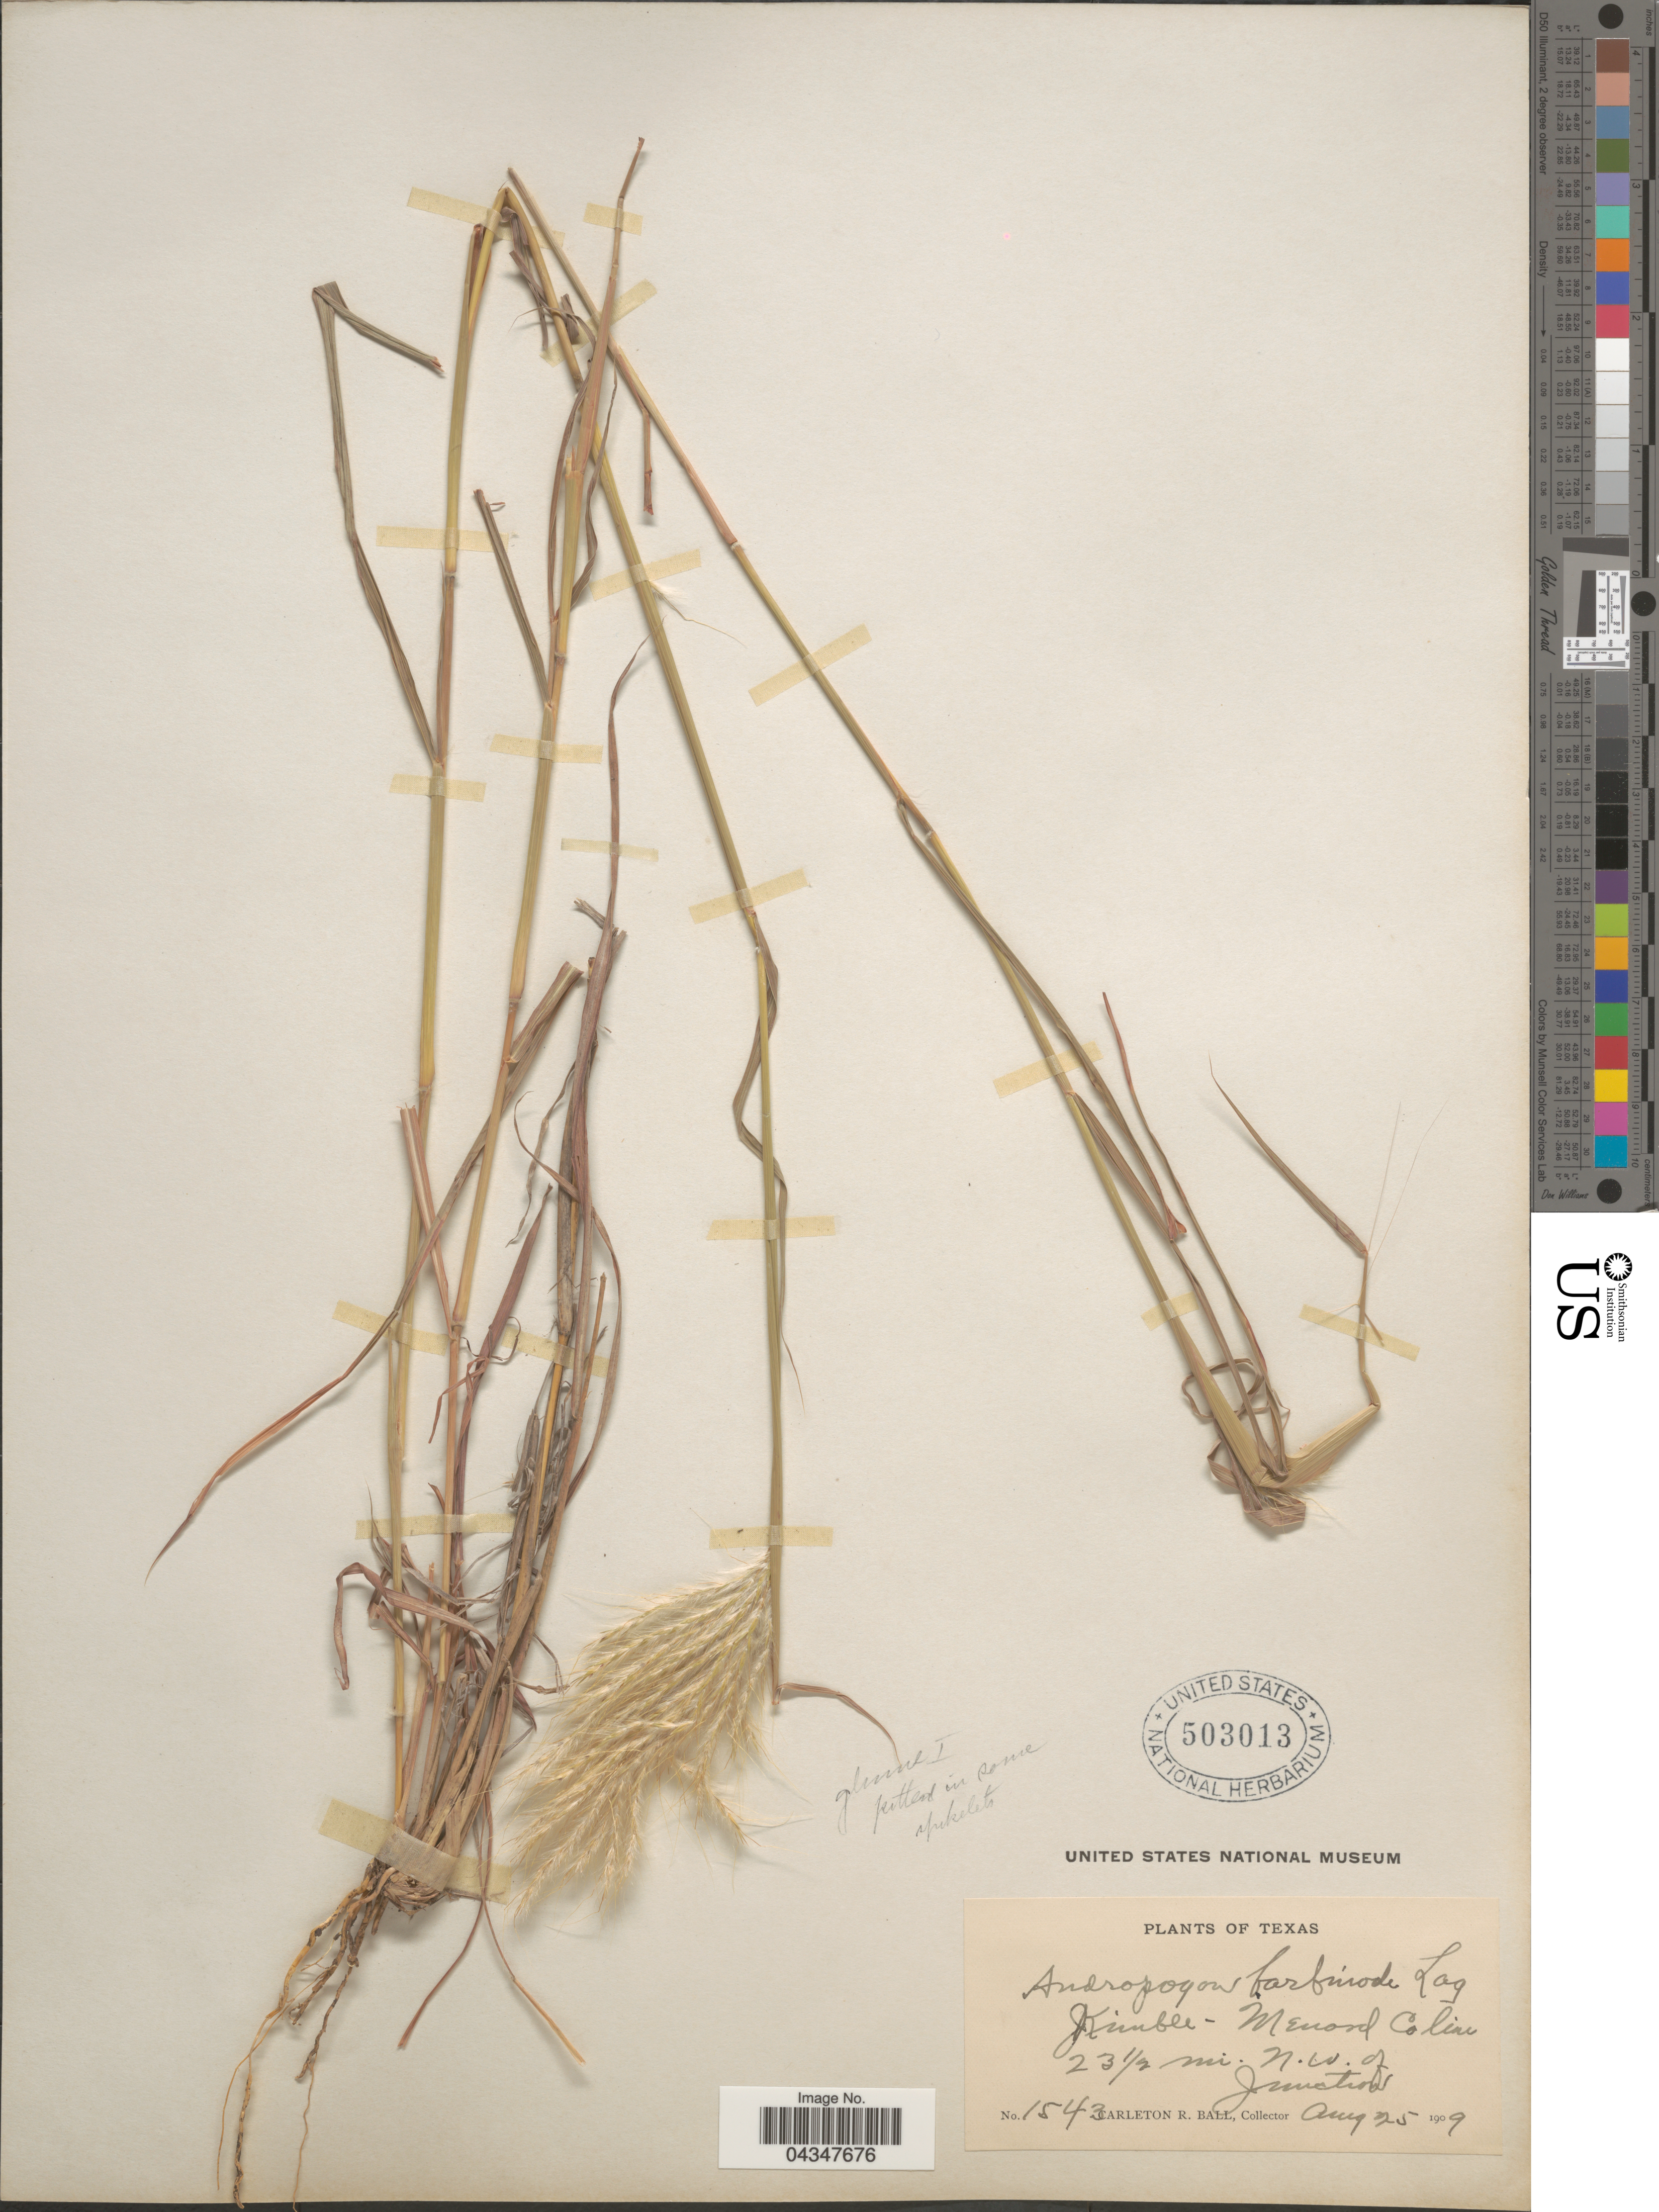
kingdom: Plantae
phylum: Tracheophyta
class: Liliopsida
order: Poales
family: Poaceae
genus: Bothriochloa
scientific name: Bothriochloa barbinodis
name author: (Lag.) Herter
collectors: C. R. Ball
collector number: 1543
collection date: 1909-08-25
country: United States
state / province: Texas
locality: Kimble - Menord Co line 23 1/2 mi. N.W. of Junction.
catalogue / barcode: US 503013